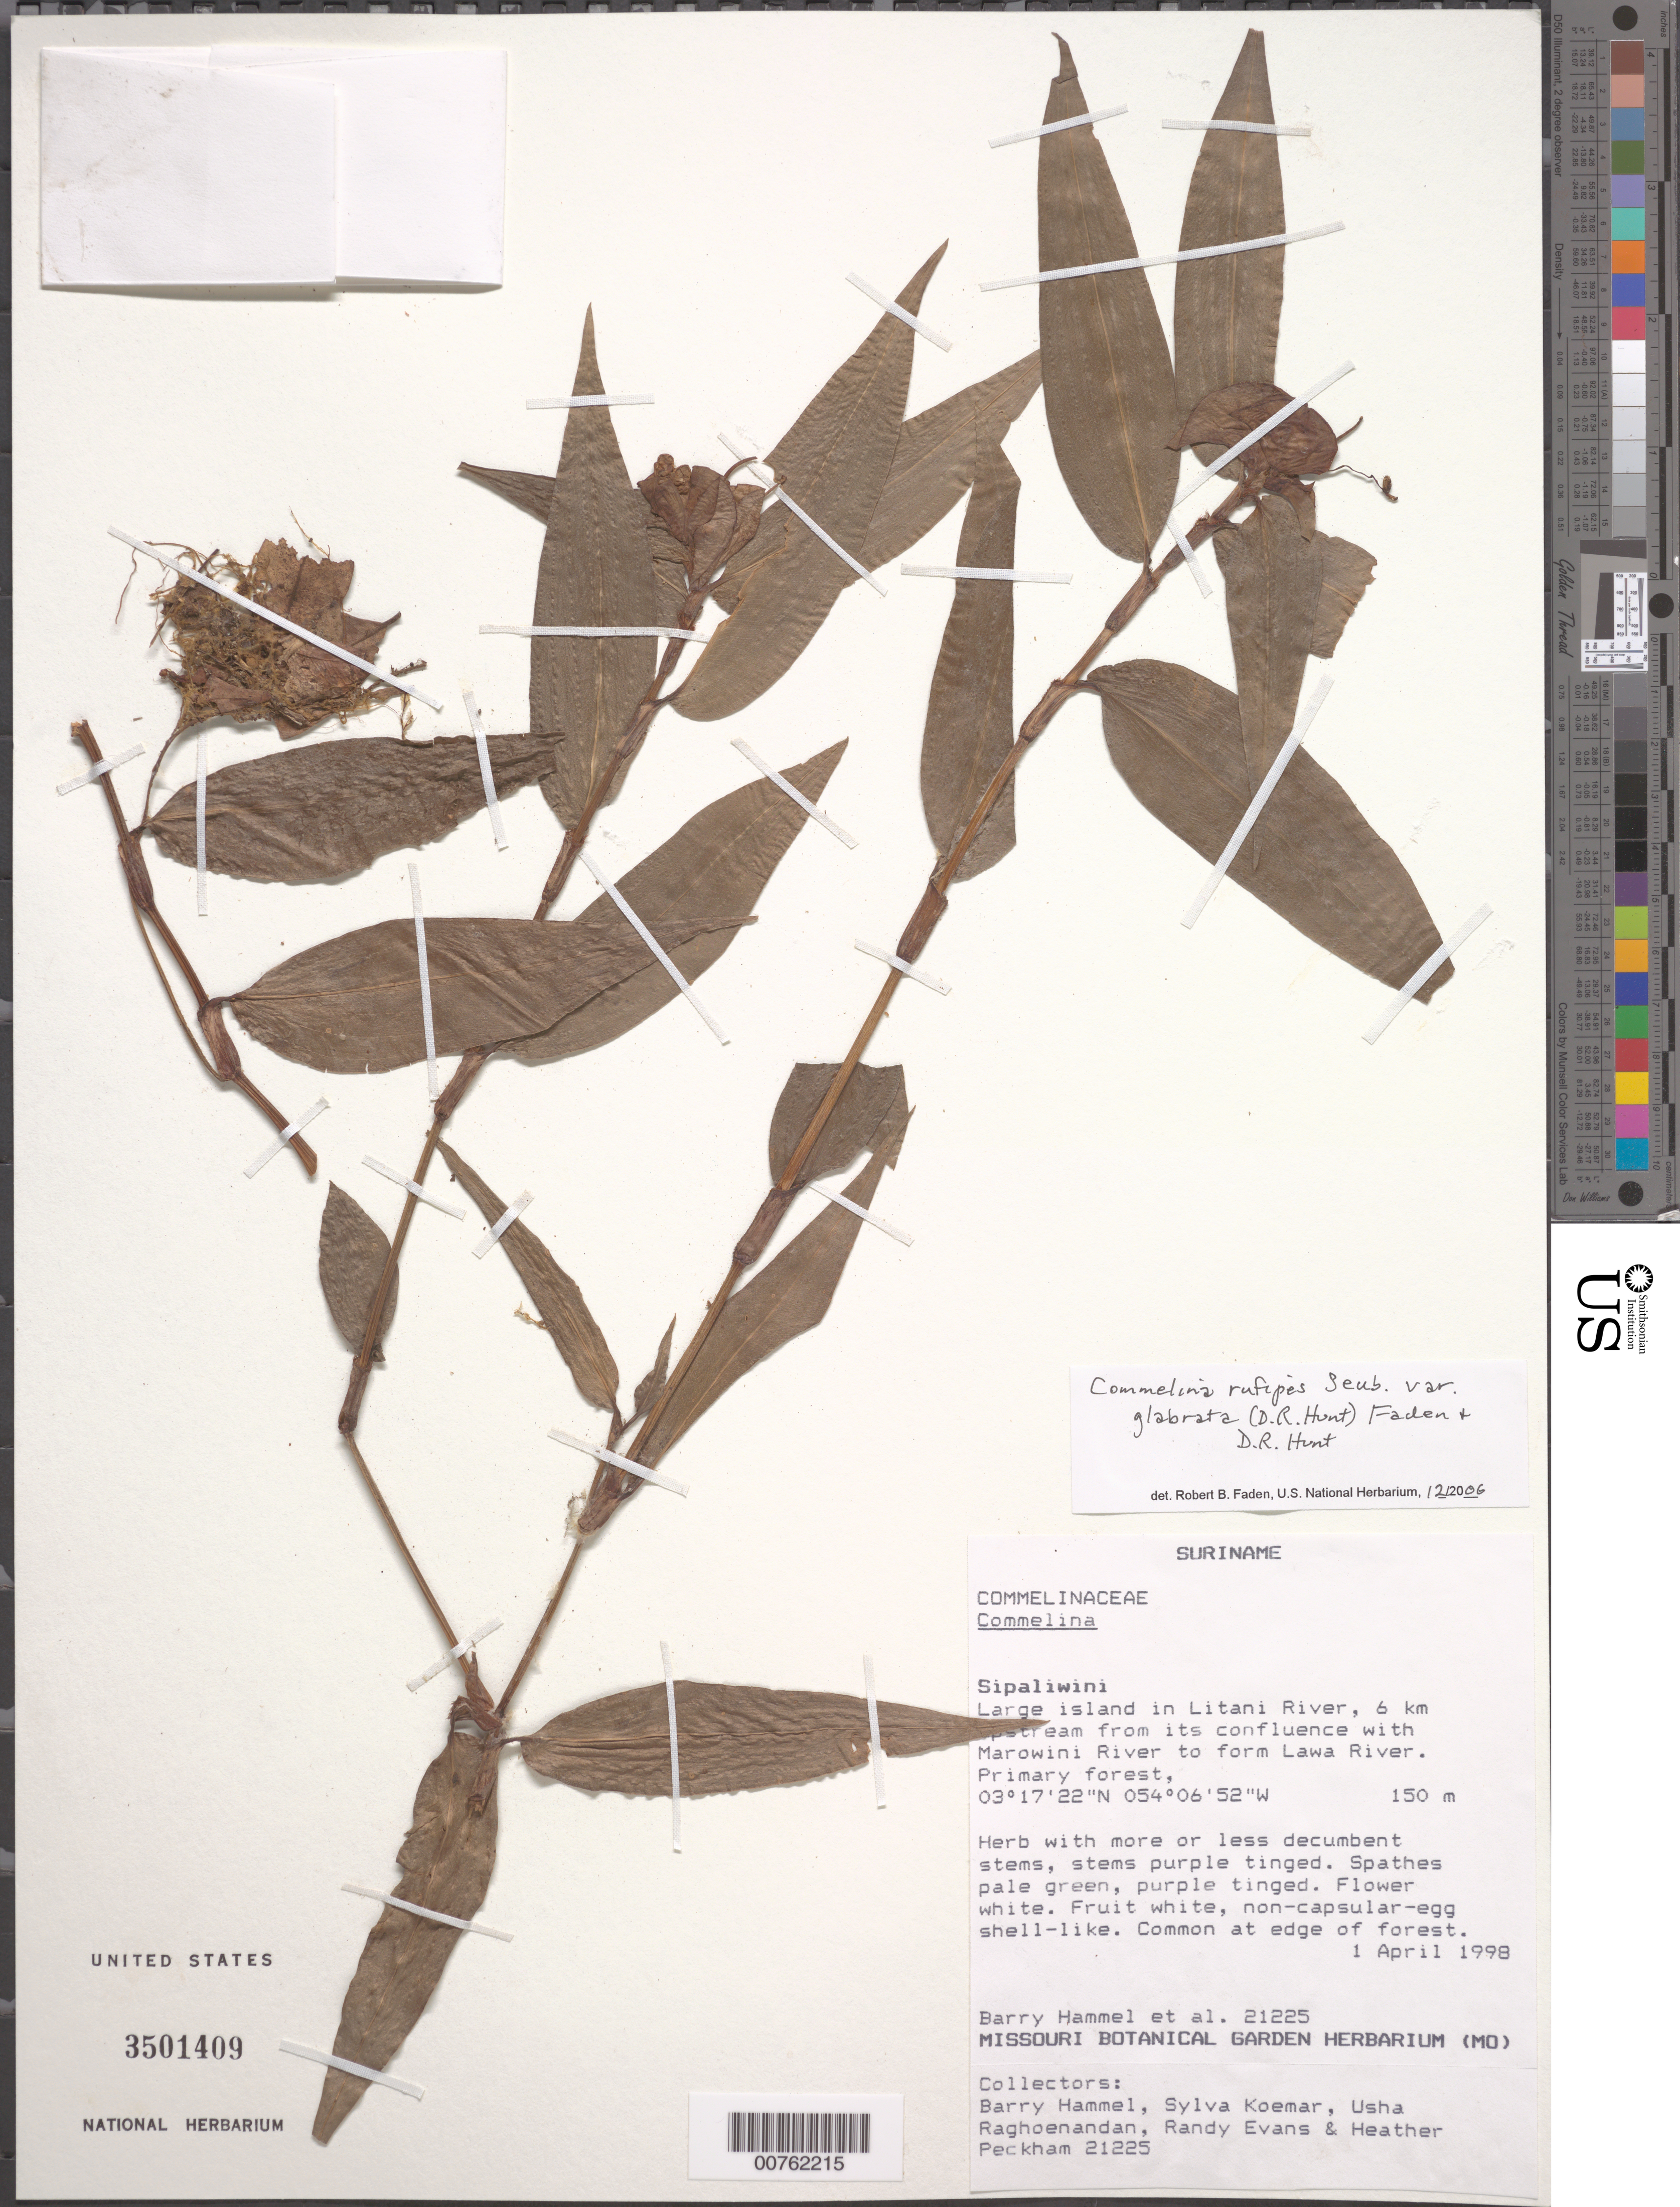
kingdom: Plantae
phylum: Tracheophyta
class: Liliopsida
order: Commelinales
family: Commelinaceae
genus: Commelina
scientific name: Commelina rufipes var. glabrata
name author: (D.R. Hunt) Faden & D.R. Hunt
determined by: Faden, Robert B., (US), Smithsonian Institution - National Museum of Natural History (UNITED STATES)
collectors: B. Hammel, S. Koemar, U. Raghoenandan, R. Evans & H. Peckham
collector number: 21225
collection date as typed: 01 Apr 1998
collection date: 1998-04-01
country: Suriname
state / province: Sipaliwini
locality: Large island in Litani River, 6 km upstream from its confluence with Marowini River to form Lawa River. Primary forest.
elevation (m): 150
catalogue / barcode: US 3501409